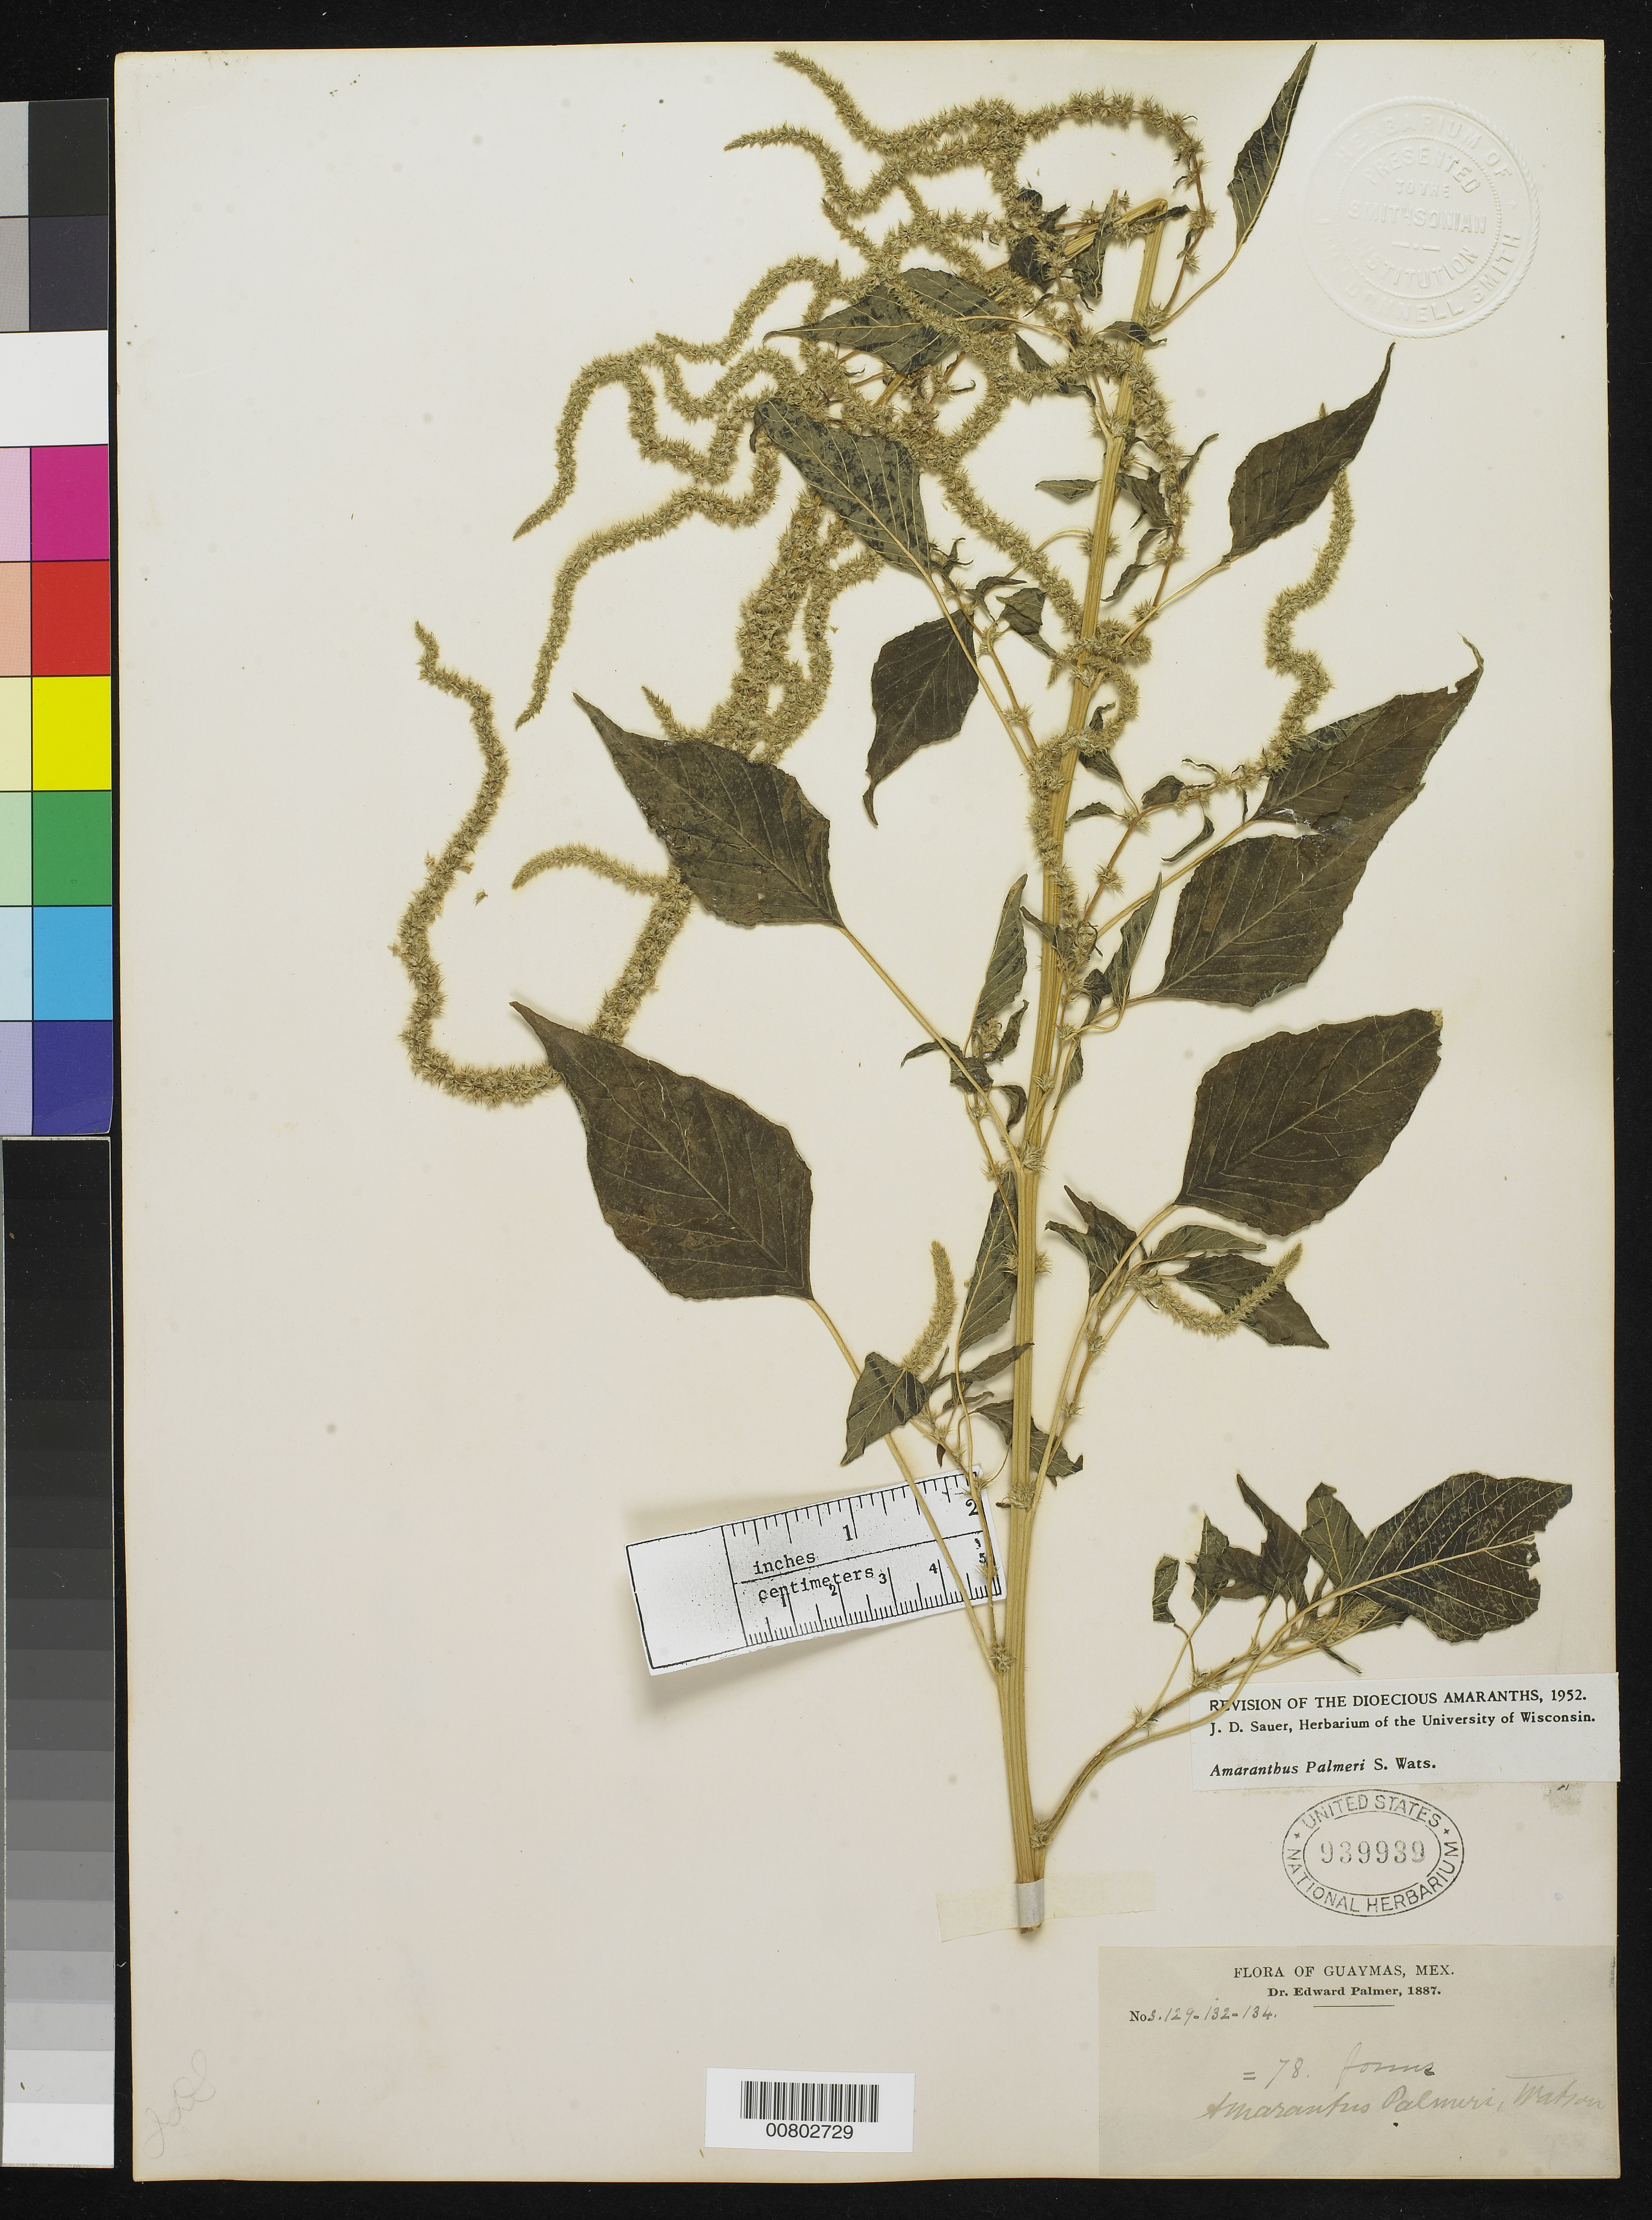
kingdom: Plantae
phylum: Tracheophyta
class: Magnoliopsida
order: Caryophyllales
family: Amaranthaceae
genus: Amaranthus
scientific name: Amaranthus palmeri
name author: S. Watson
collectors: E. Palmer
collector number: S.129-132-134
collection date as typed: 1887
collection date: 1887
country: Mexico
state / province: Sonora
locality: Guaymas, Sonora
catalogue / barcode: US 939939